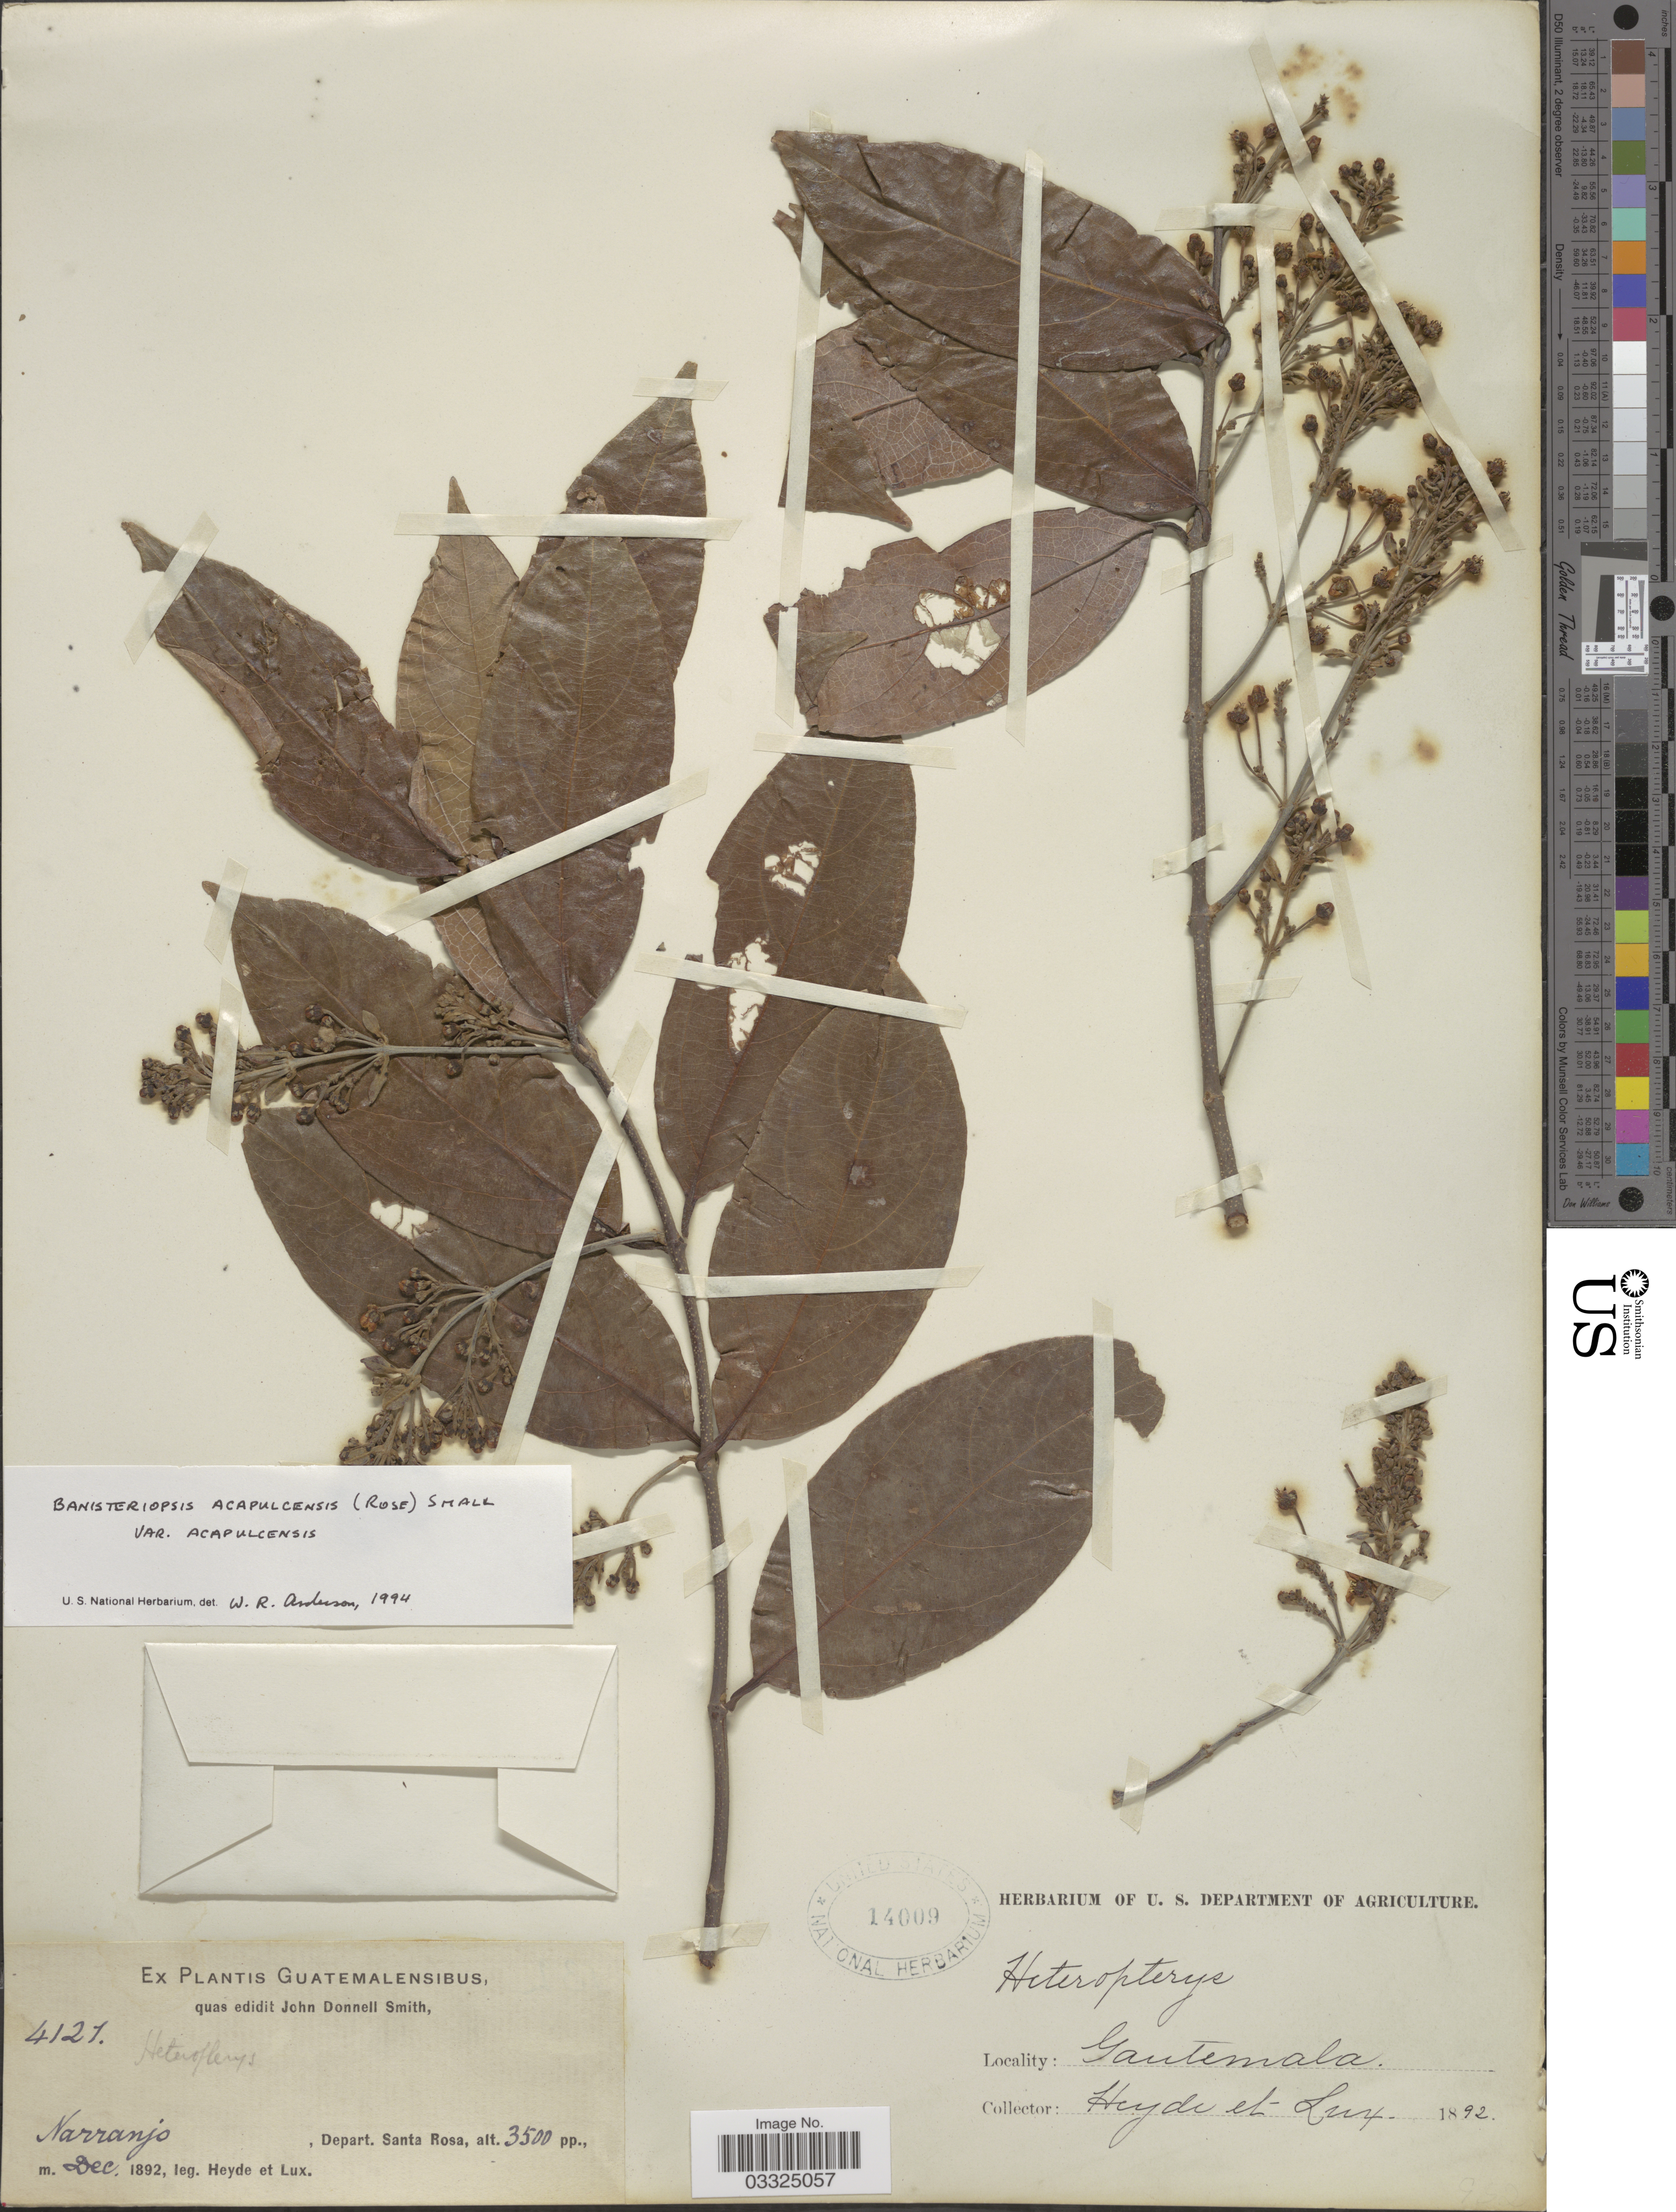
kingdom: Plantae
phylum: Tracheophyta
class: Magnoliopsida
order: Malpighiales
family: Malpighiaceae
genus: Bronwenia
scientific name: Bronwenia acapulcensis var. acapulcensis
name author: (Rose) W.R. Anderson & C. Davis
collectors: Heyde & Lux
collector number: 4127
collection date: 1892-12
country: Guatemala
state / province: Santa Rosa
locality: Narranjo, Depart. Santa Rosa.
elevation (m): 1067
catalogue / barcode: US 14009